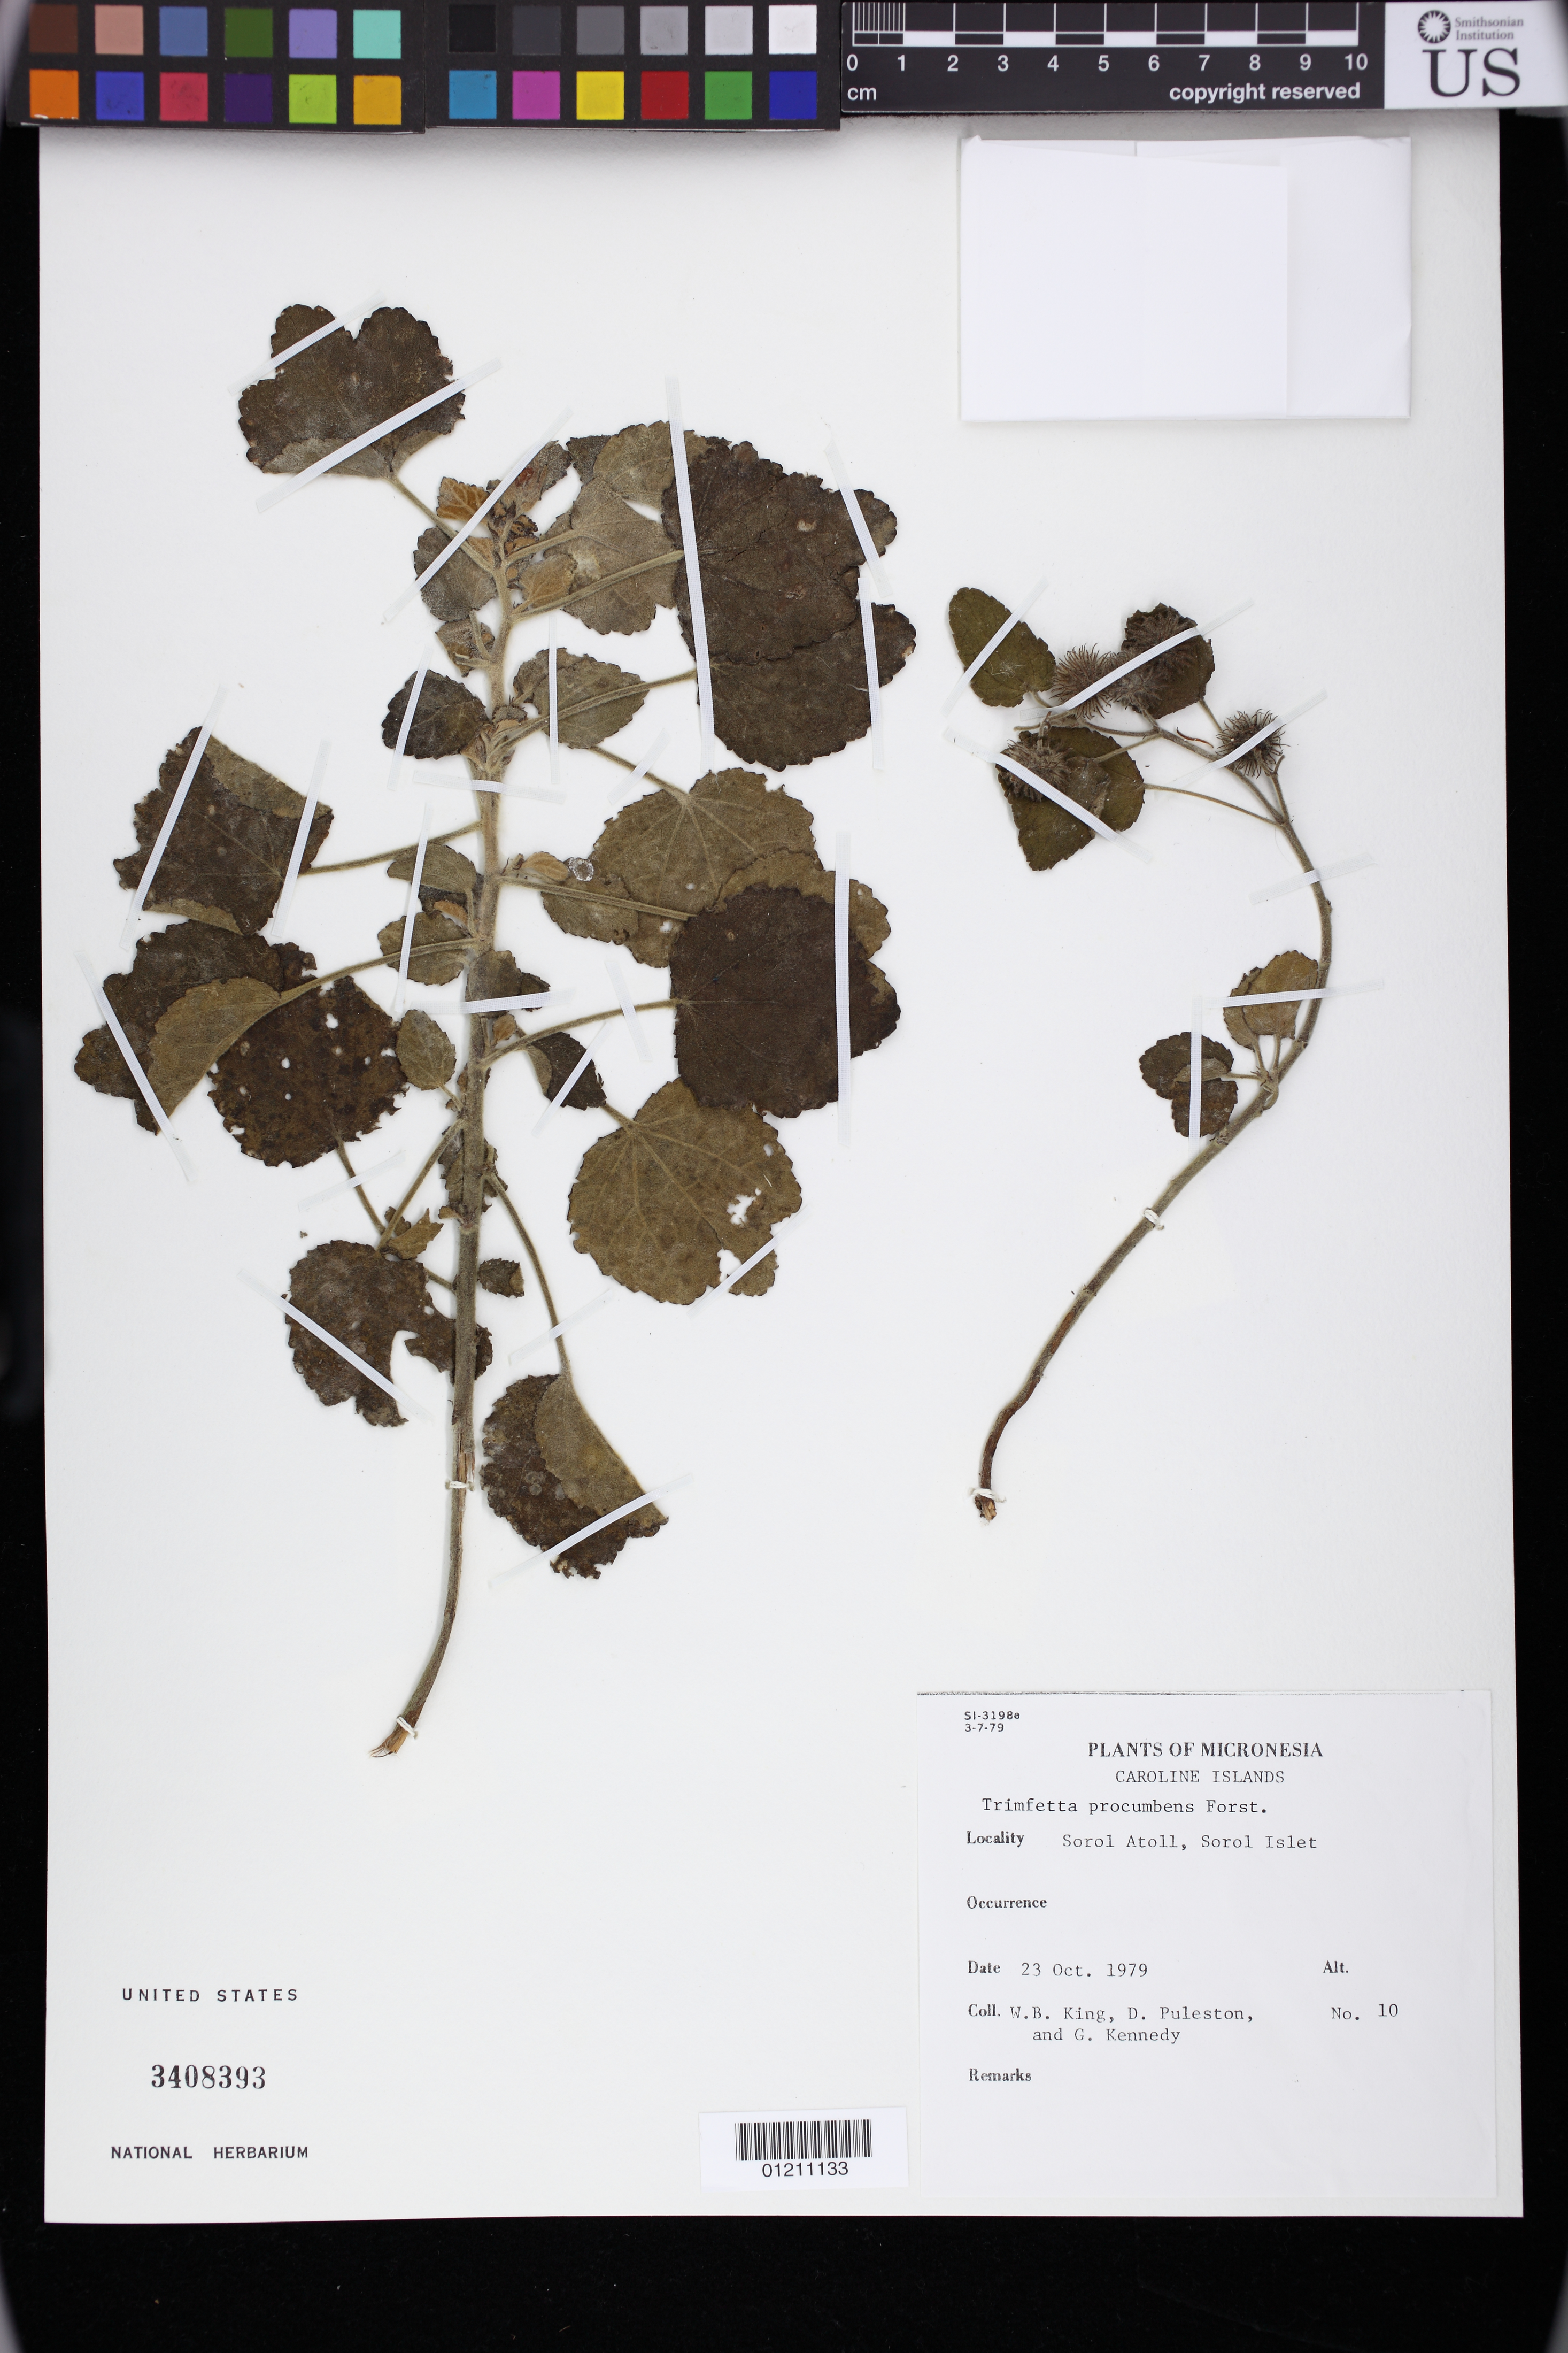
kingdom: Plantae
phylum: Tracheophyta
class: Magnoliopsida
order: Malvales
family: Malvaceae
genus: Triumfetta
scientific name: Triumfetta procumbens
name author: G. Forst.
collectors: W. B. King, D. Puleston & Kennedy, --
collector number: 10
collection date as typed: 23 Oct 1979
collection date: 1979-10-23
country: Micronesia, Federated States of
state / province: Yap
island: Sorol Atoll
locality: Micronesia: Caroline Islands, Sorol Atoll, Sorol Islet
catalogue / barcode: US 3408393